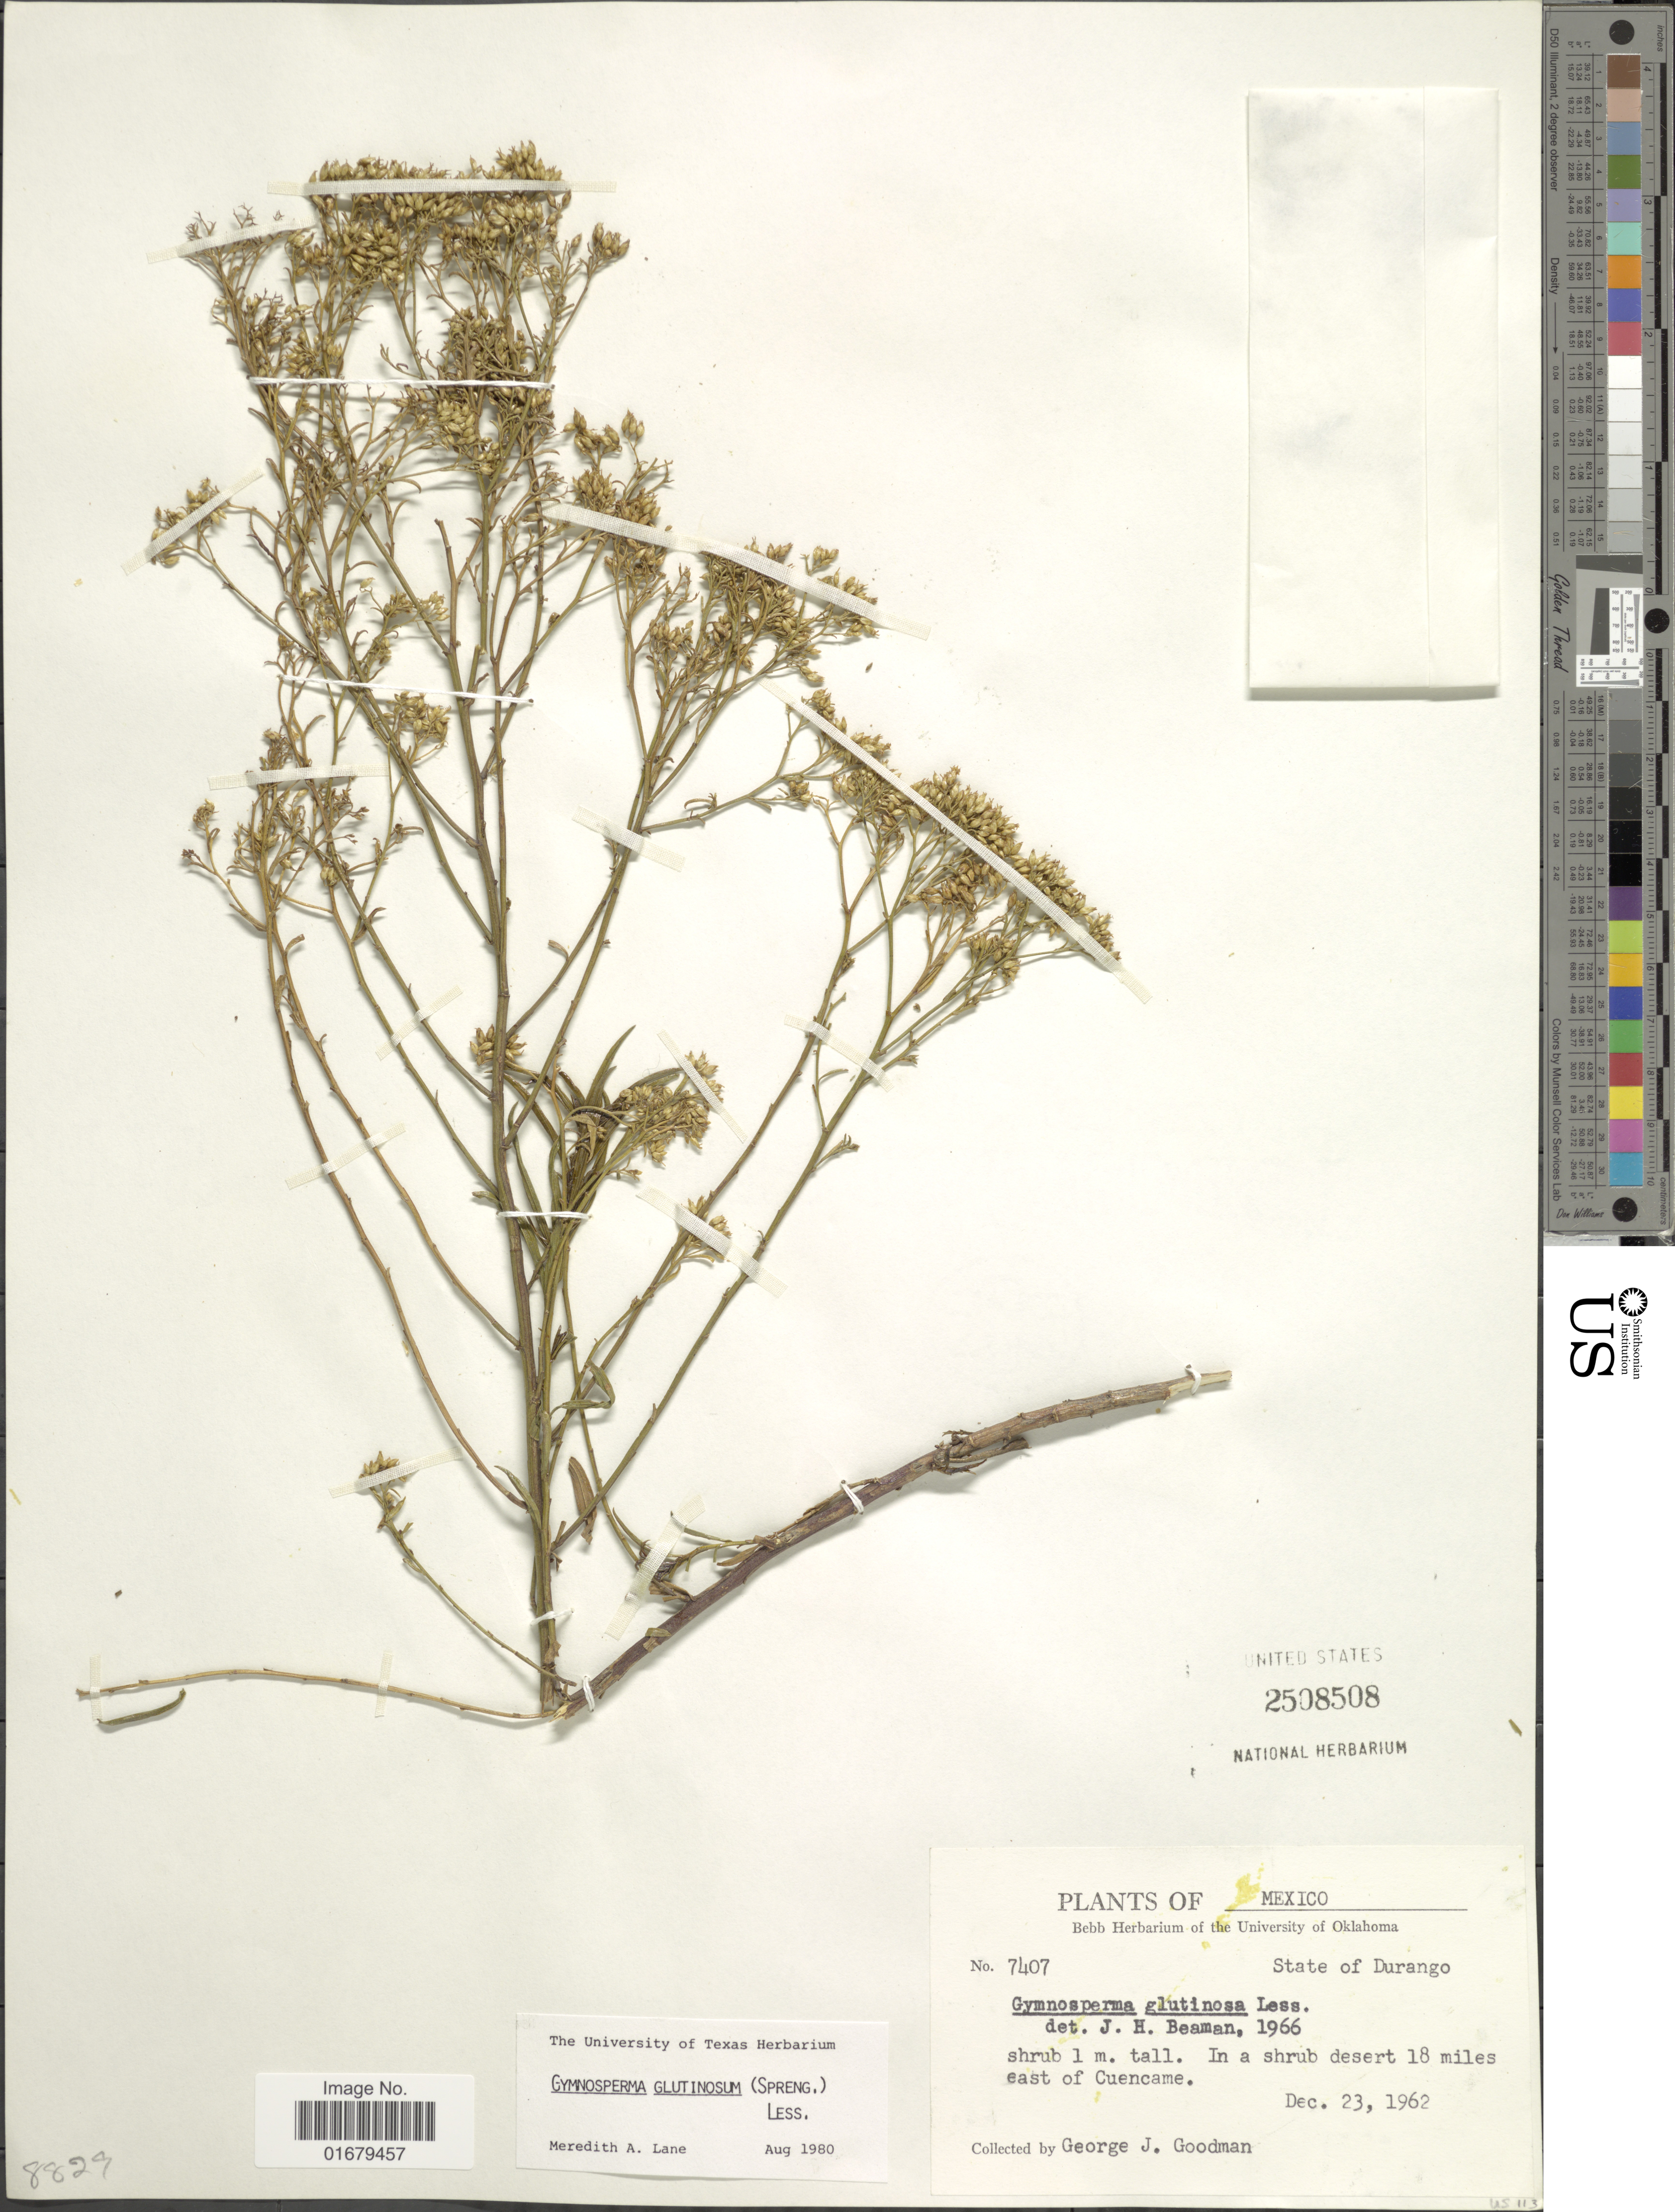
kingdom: Plantae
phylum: Tracheophyta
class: Magnoliopsida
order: Asterales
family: Asteraceae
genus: Gymnosperma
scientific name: Gymnosperma glutinosum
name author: (Spreng.) Less.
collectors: G. J. Goodman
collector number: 7407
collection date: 1962-12-23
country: Mexico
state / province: Durango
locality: In a shrub desert 18 miles east of Cuencame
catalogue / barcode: US 2508508